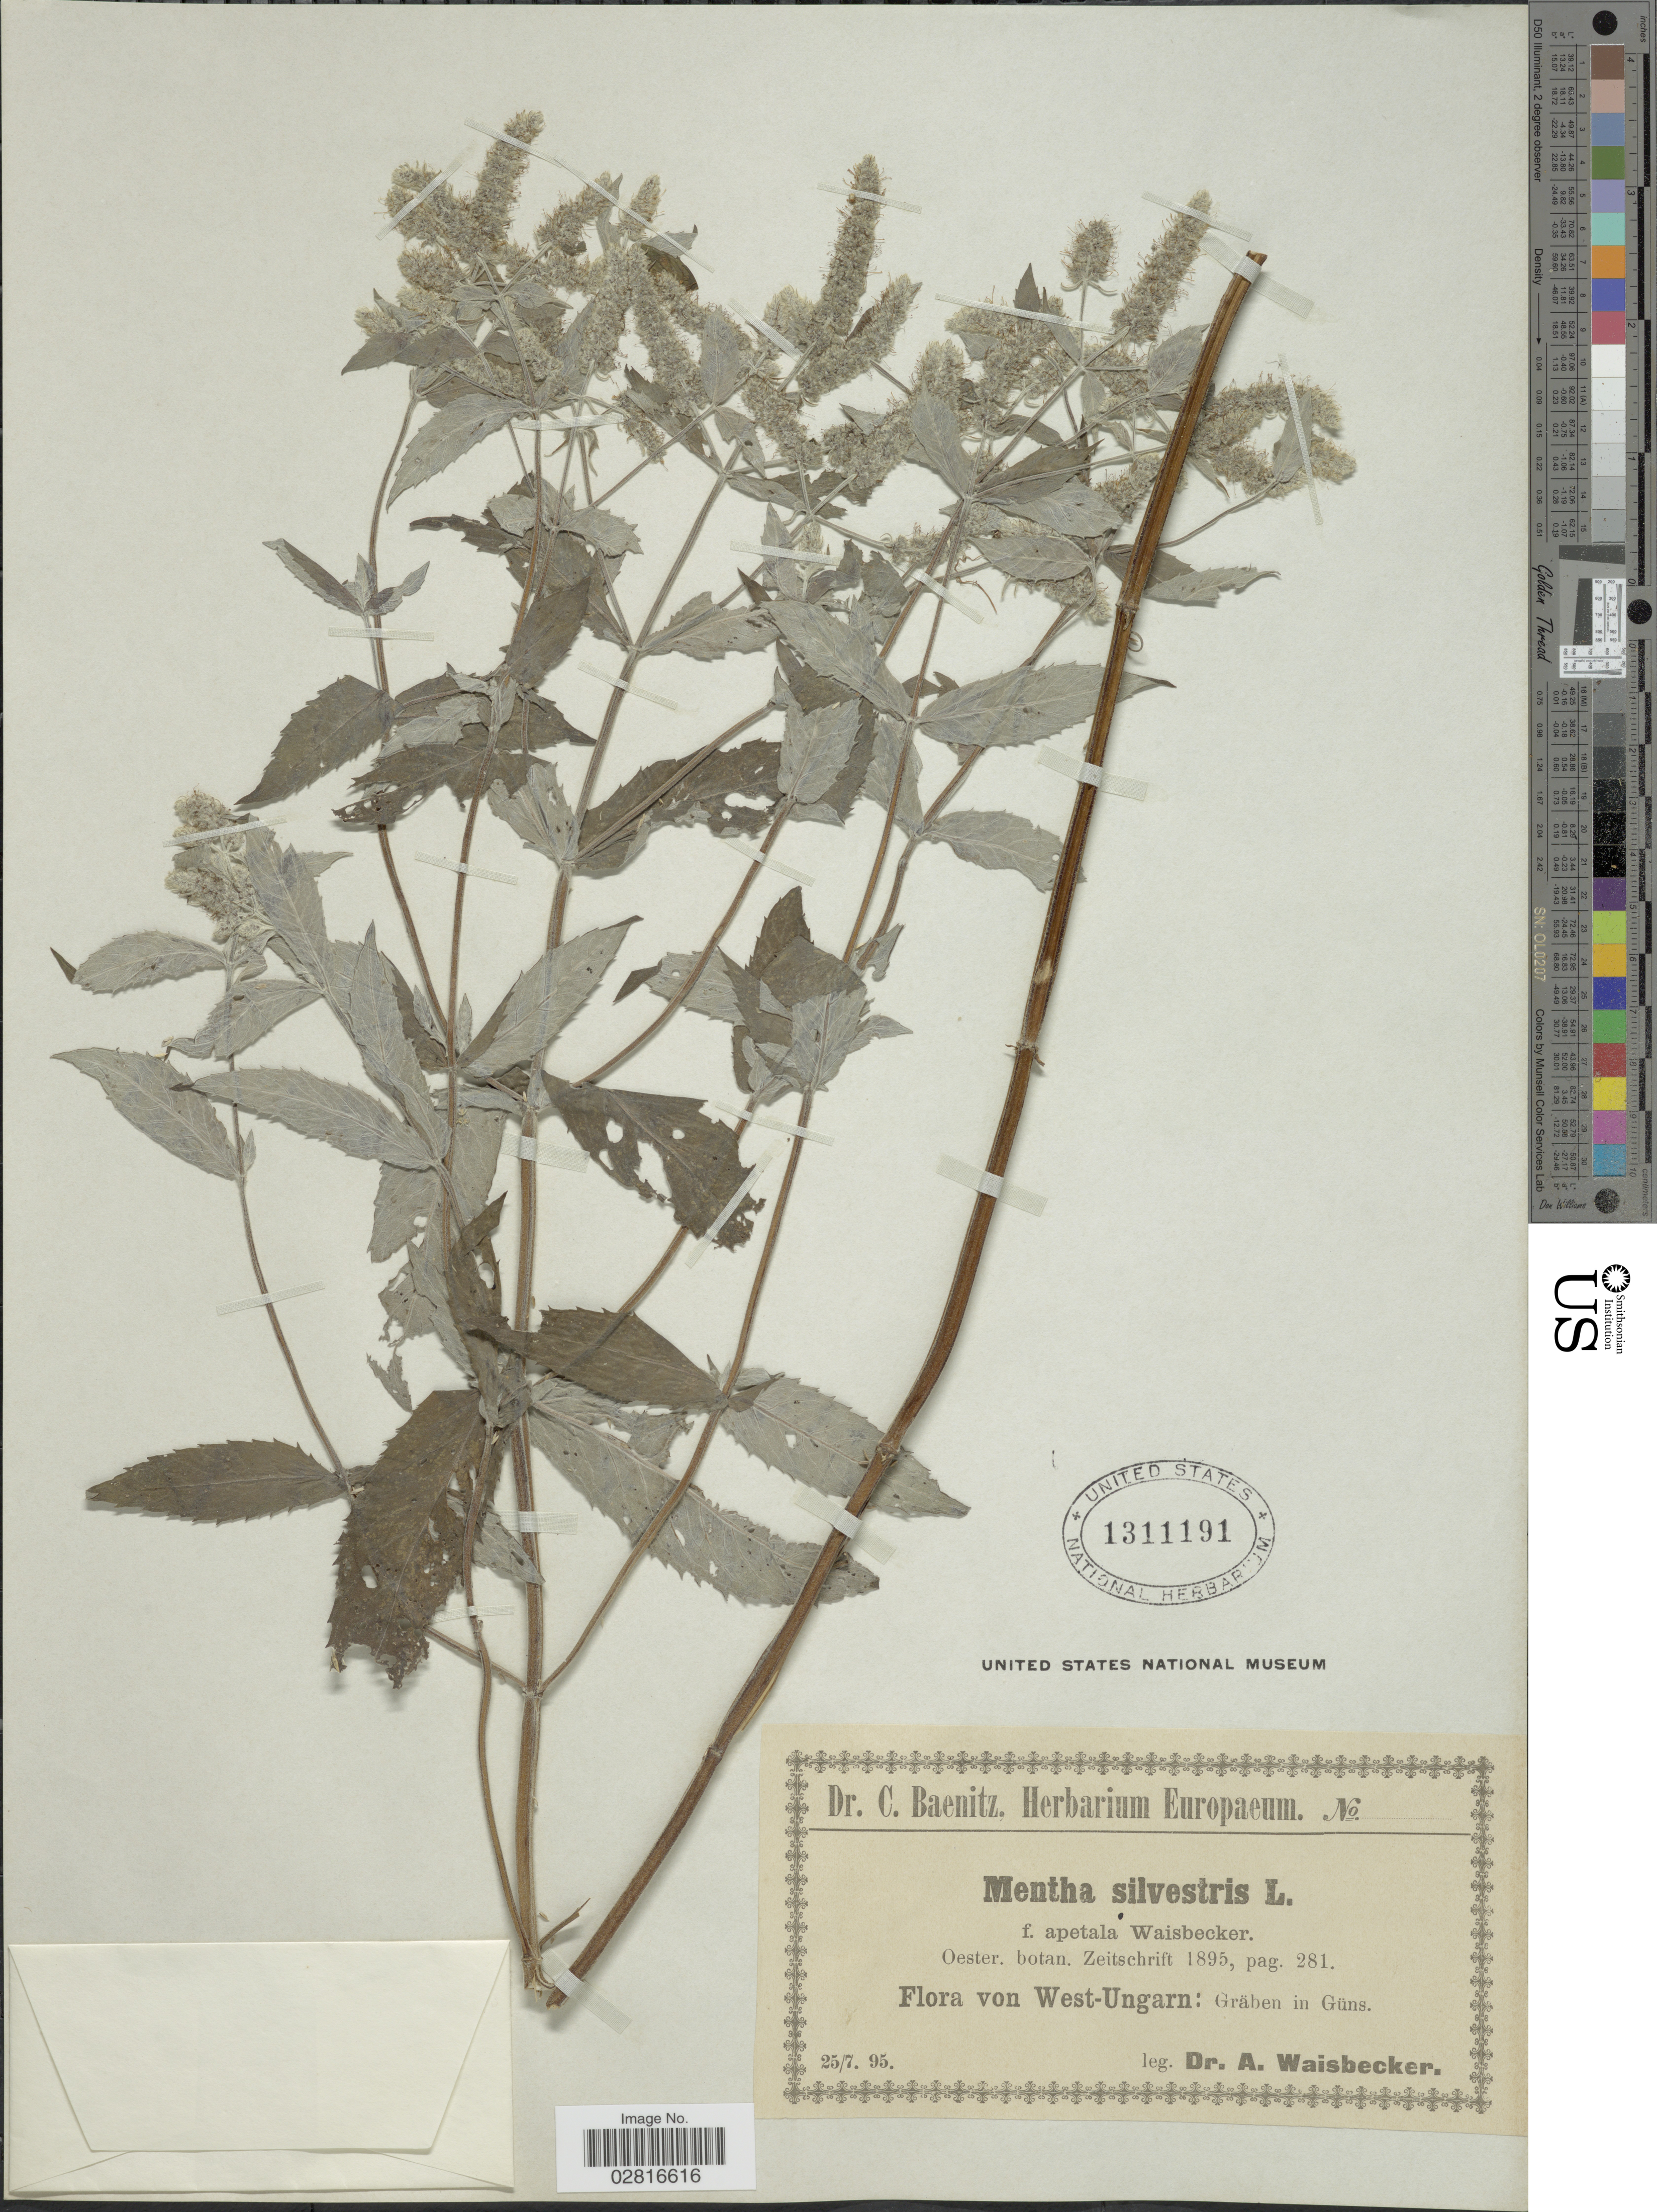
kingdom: Plantae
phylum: Tracheophyta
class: Magnoliopsida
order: Lamiales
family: Lamiaceae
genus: Mentha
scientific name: Mentha sylvestris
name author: L.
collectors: A. Wasibecker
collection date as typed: Transcribed d/m/y: 25/7/95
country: Hungary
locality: West-Ungarn: Gräben in Güns.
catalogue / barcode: US 1311191